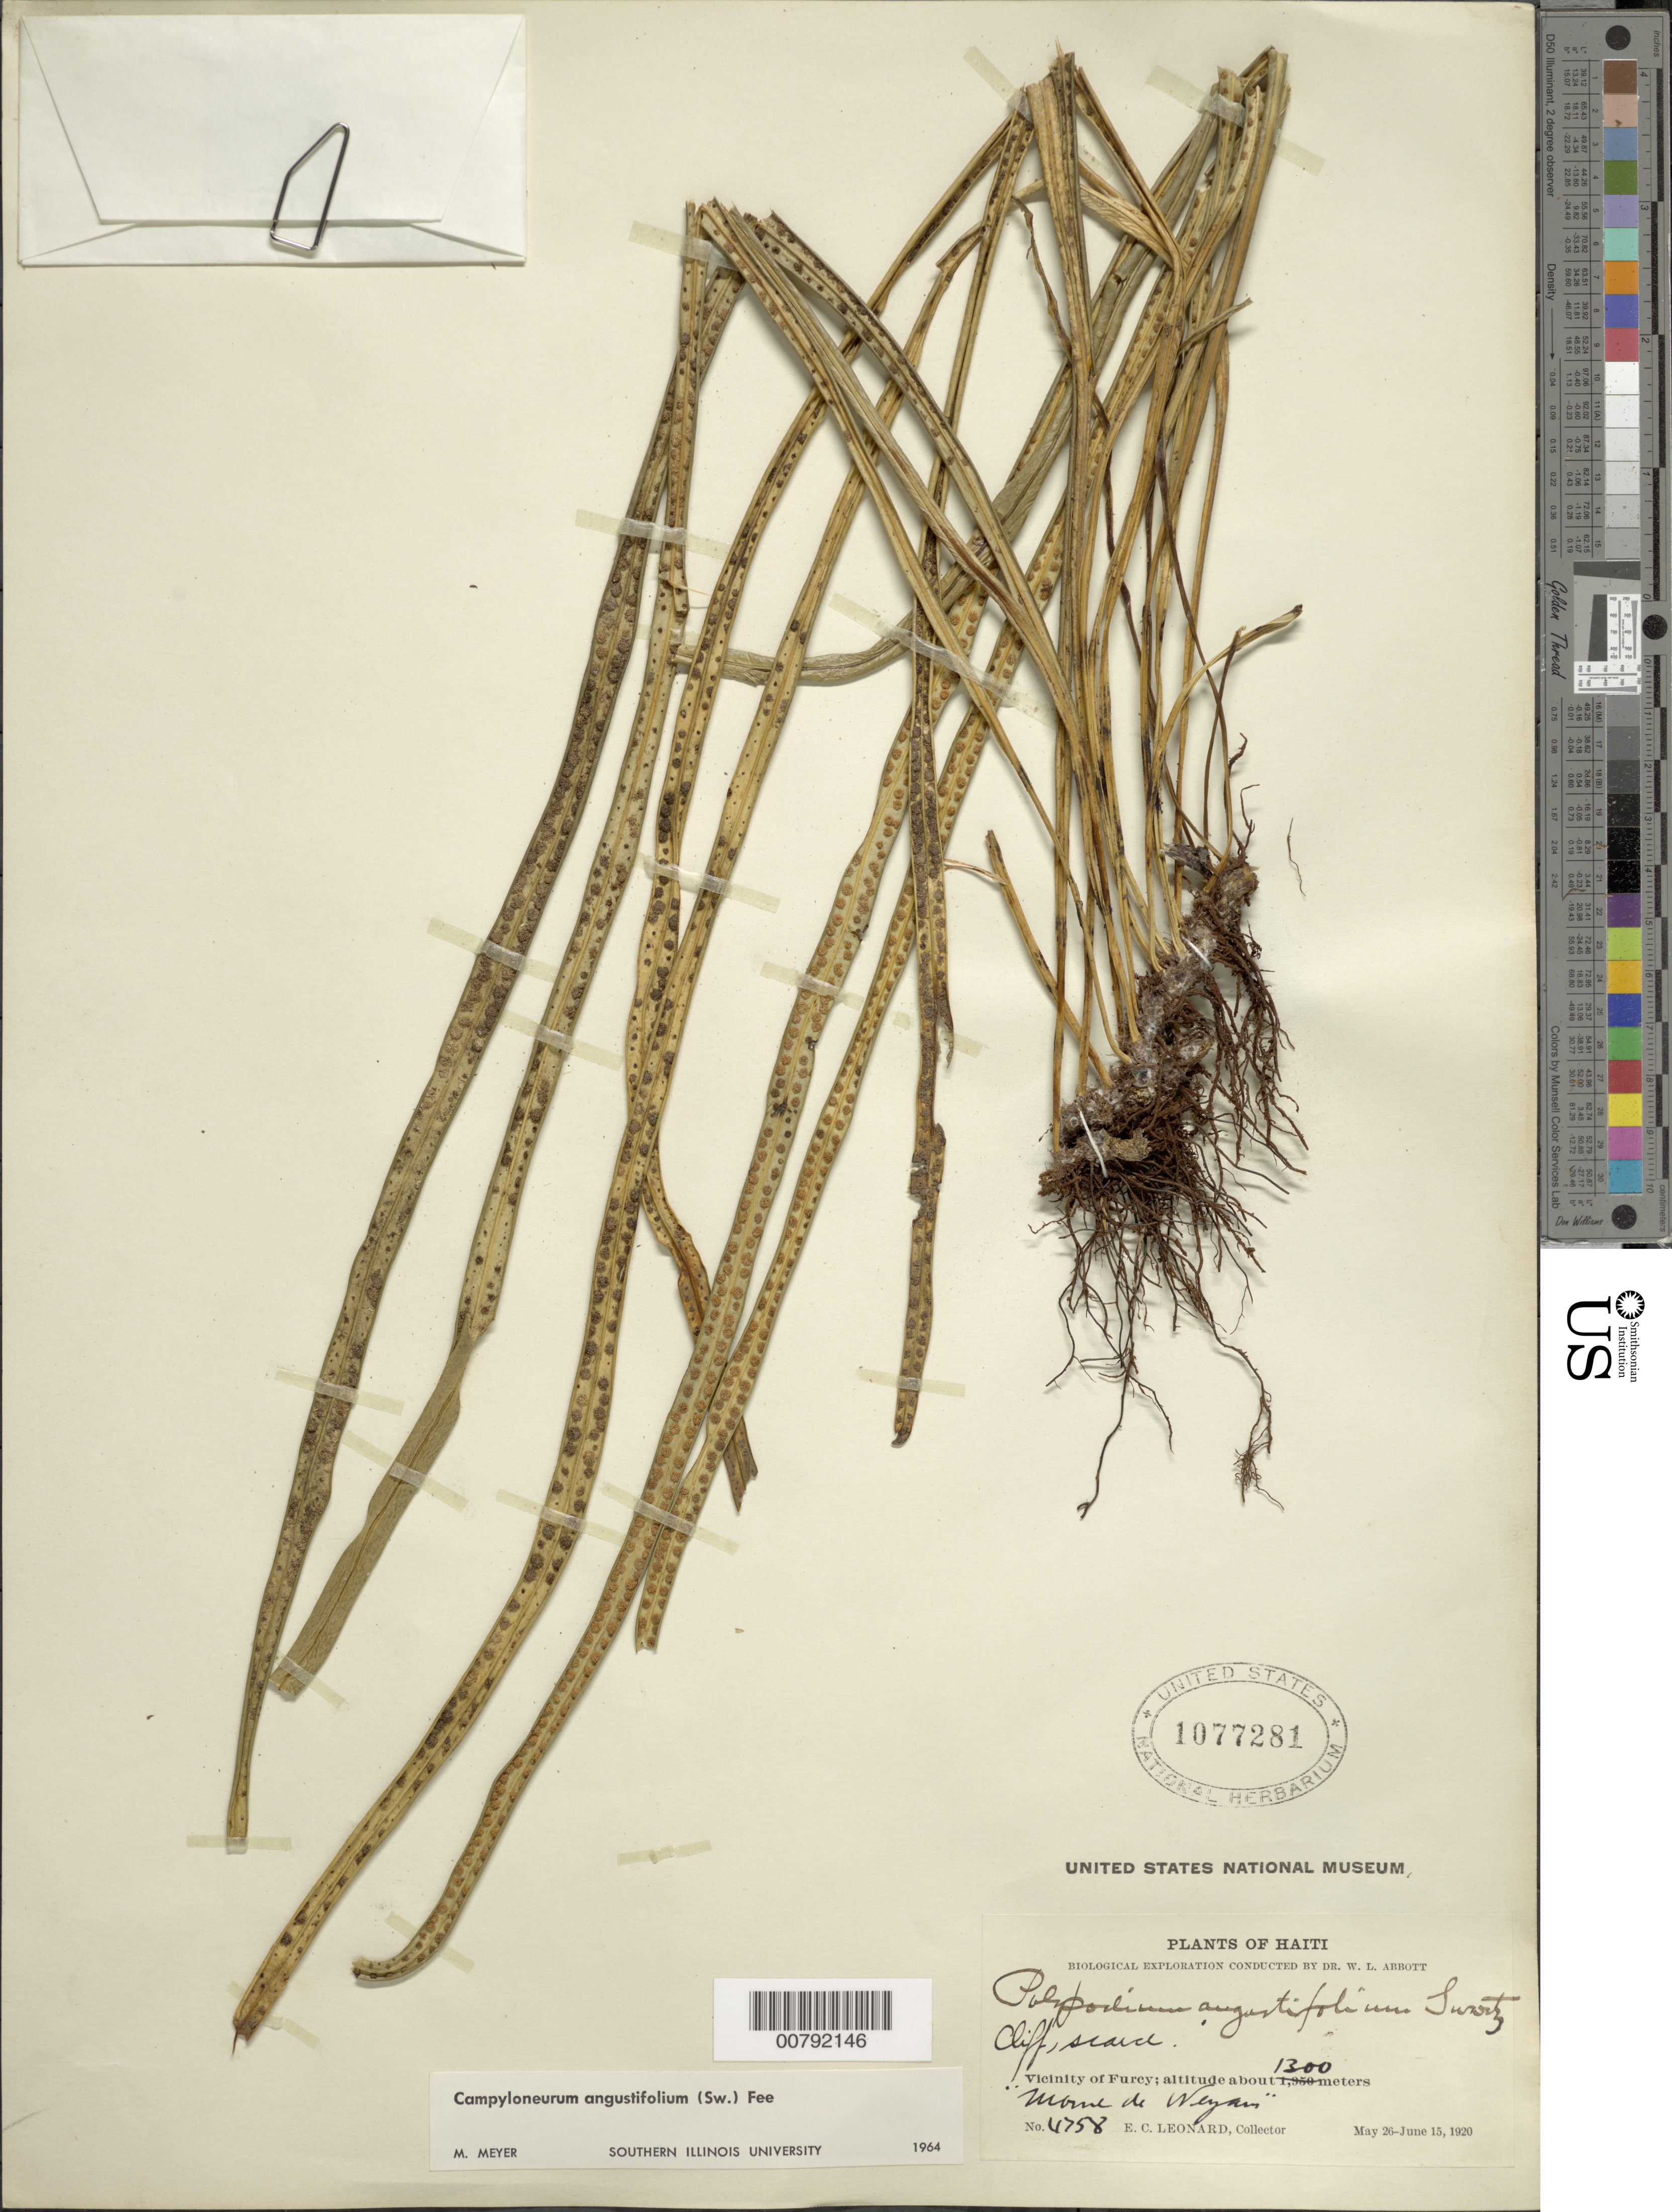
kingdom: Plantae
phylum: Tracheophyta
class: Polypodiopsida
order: Polypodiales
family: Polypodiaceae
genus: Campyloneurum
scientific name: Campyloneurum angustifolium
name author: (Sw.) Fée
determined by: Meyer, M.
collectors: E. C. Leonard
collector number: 4758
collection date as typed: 26 May 1920 15 Jun 1920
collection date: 1920-05-26/1920-06-15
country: Haiti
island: Hispaniola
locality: Furcy vicinity, Morne de Weyan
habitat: Cliff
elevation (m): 1300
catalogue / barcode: US 1077281